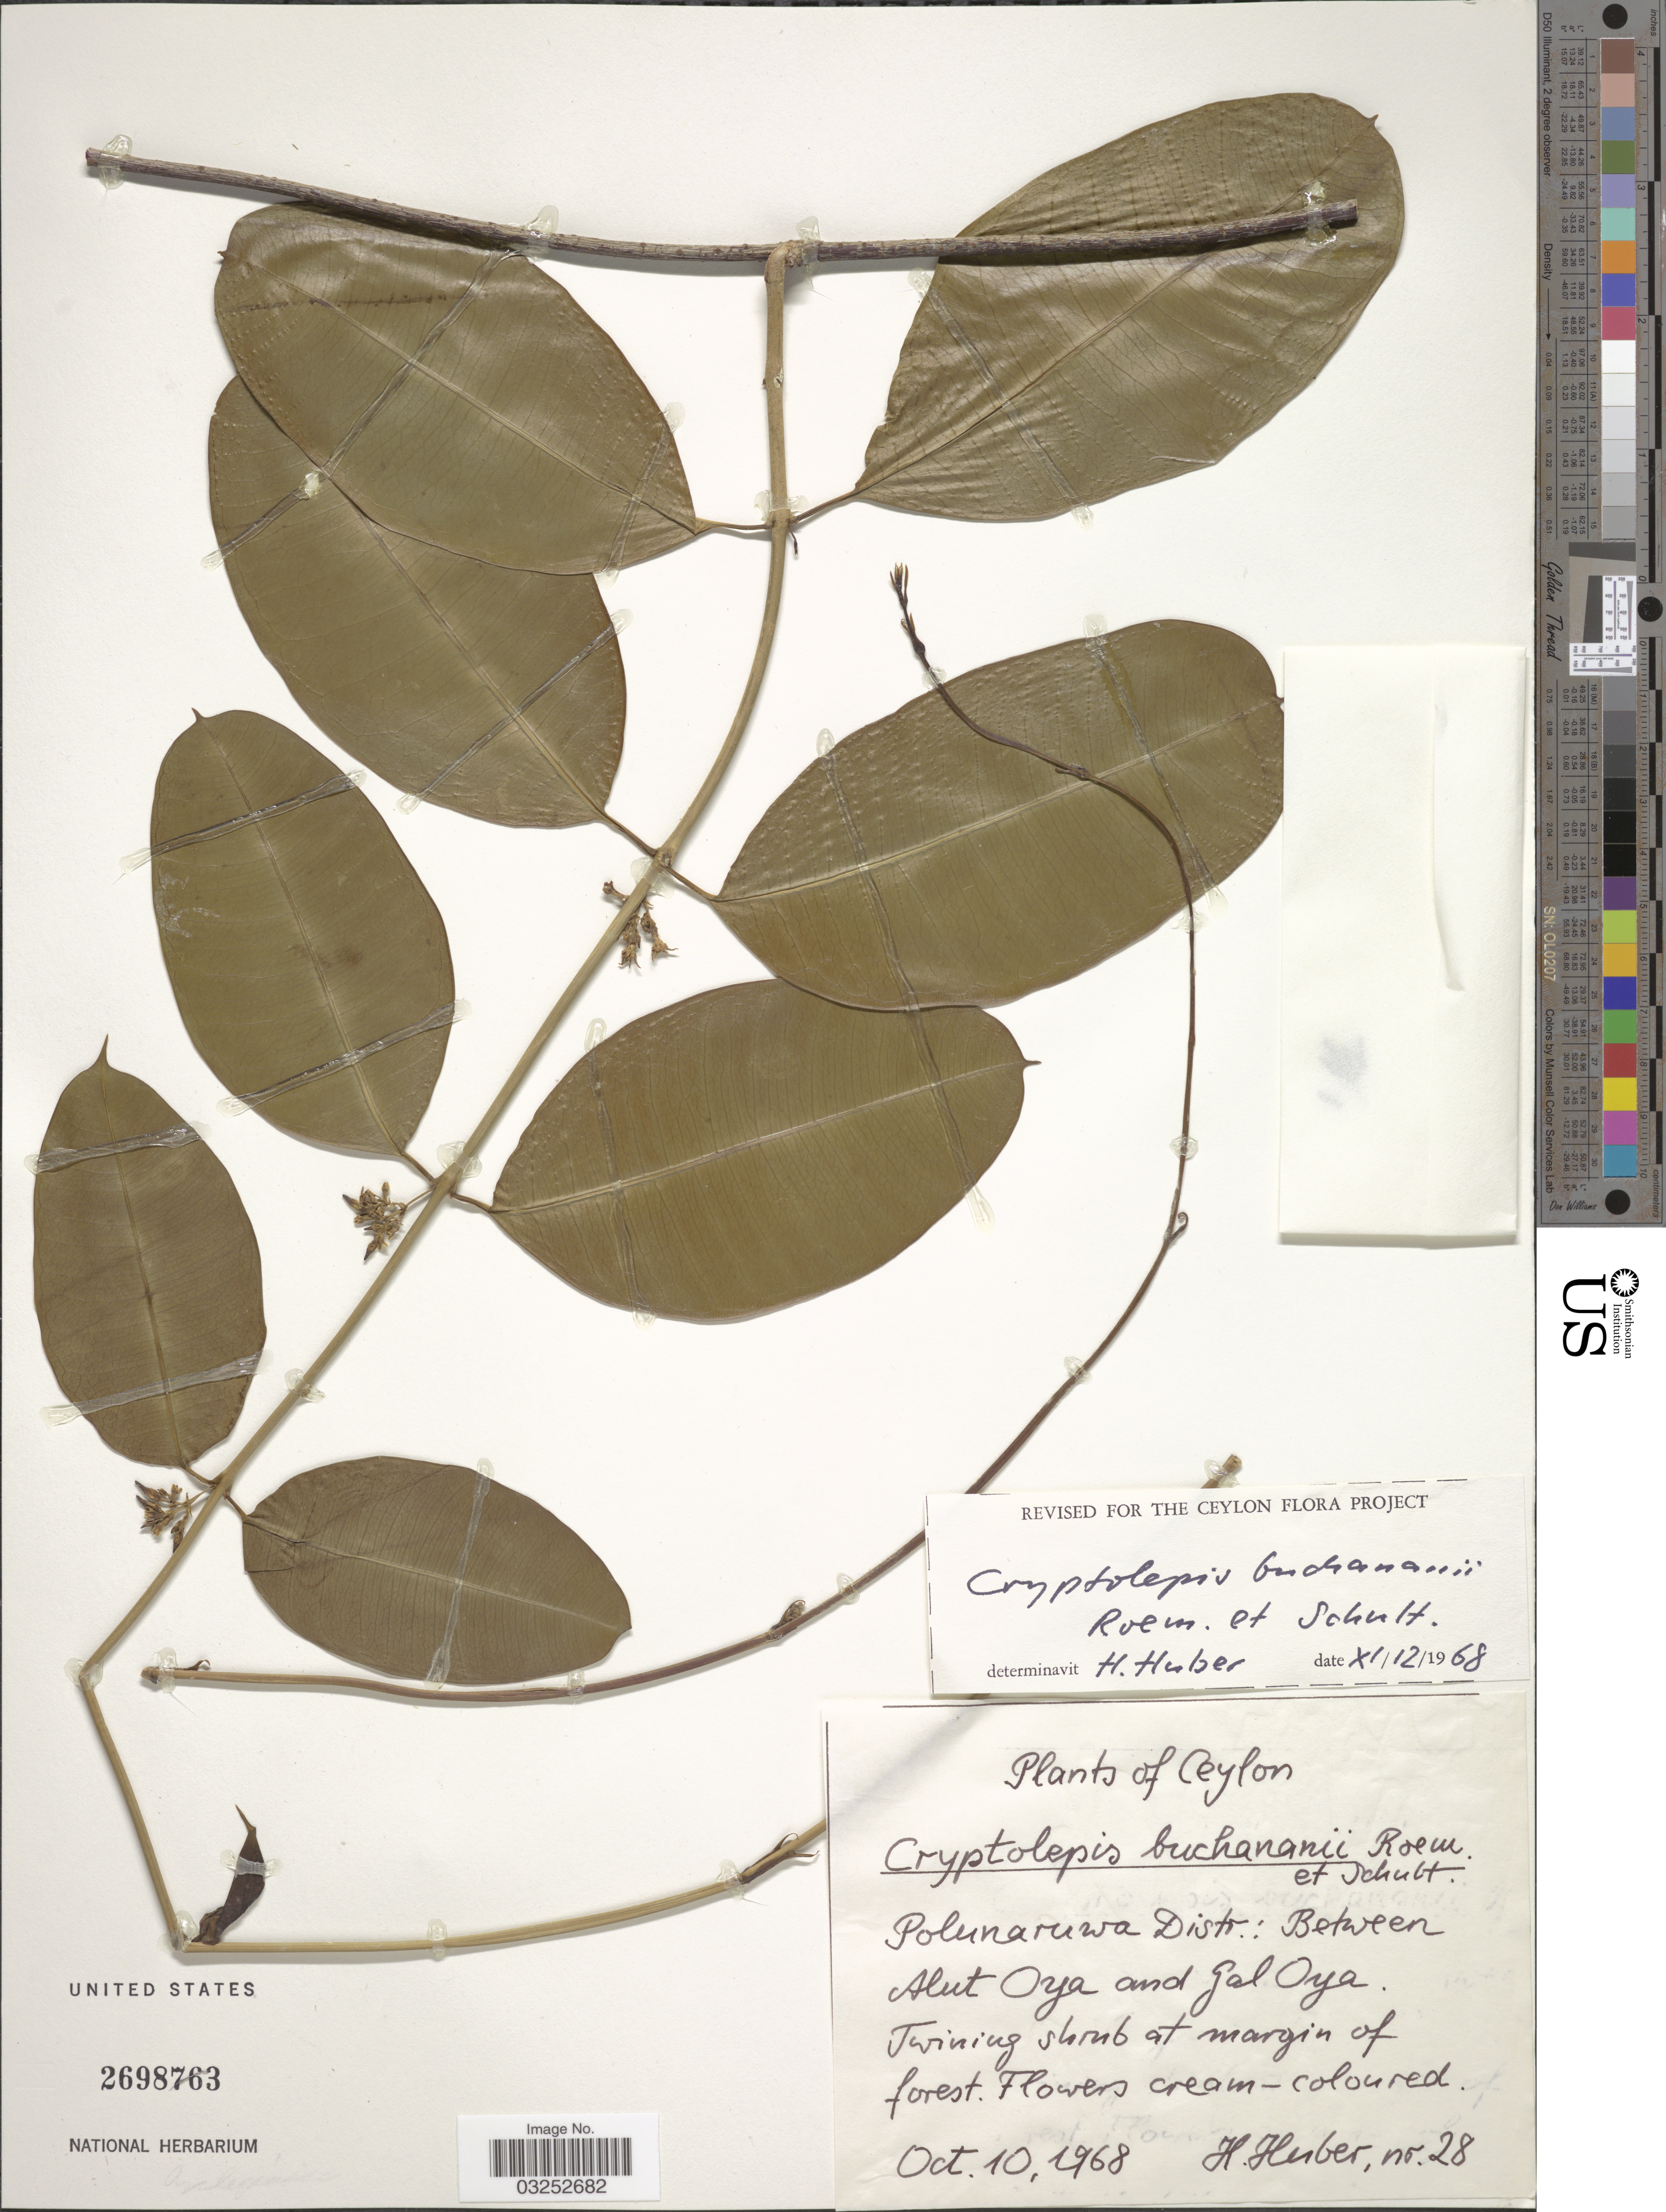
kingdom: Plantae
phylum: Tracheophyta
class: Magnoliopsida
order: Gentianales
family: Apocynaceae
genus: Cryptolepis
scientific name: Cryptolepis buchananii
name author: Roem. & Schult.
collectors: H. Huber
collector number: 28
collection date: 1968-10-10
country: Sri Lanka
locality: Ceylon, Polunaruwa Distr.: Between Alut Oya and Gal Oya.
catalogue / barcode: US 2698763